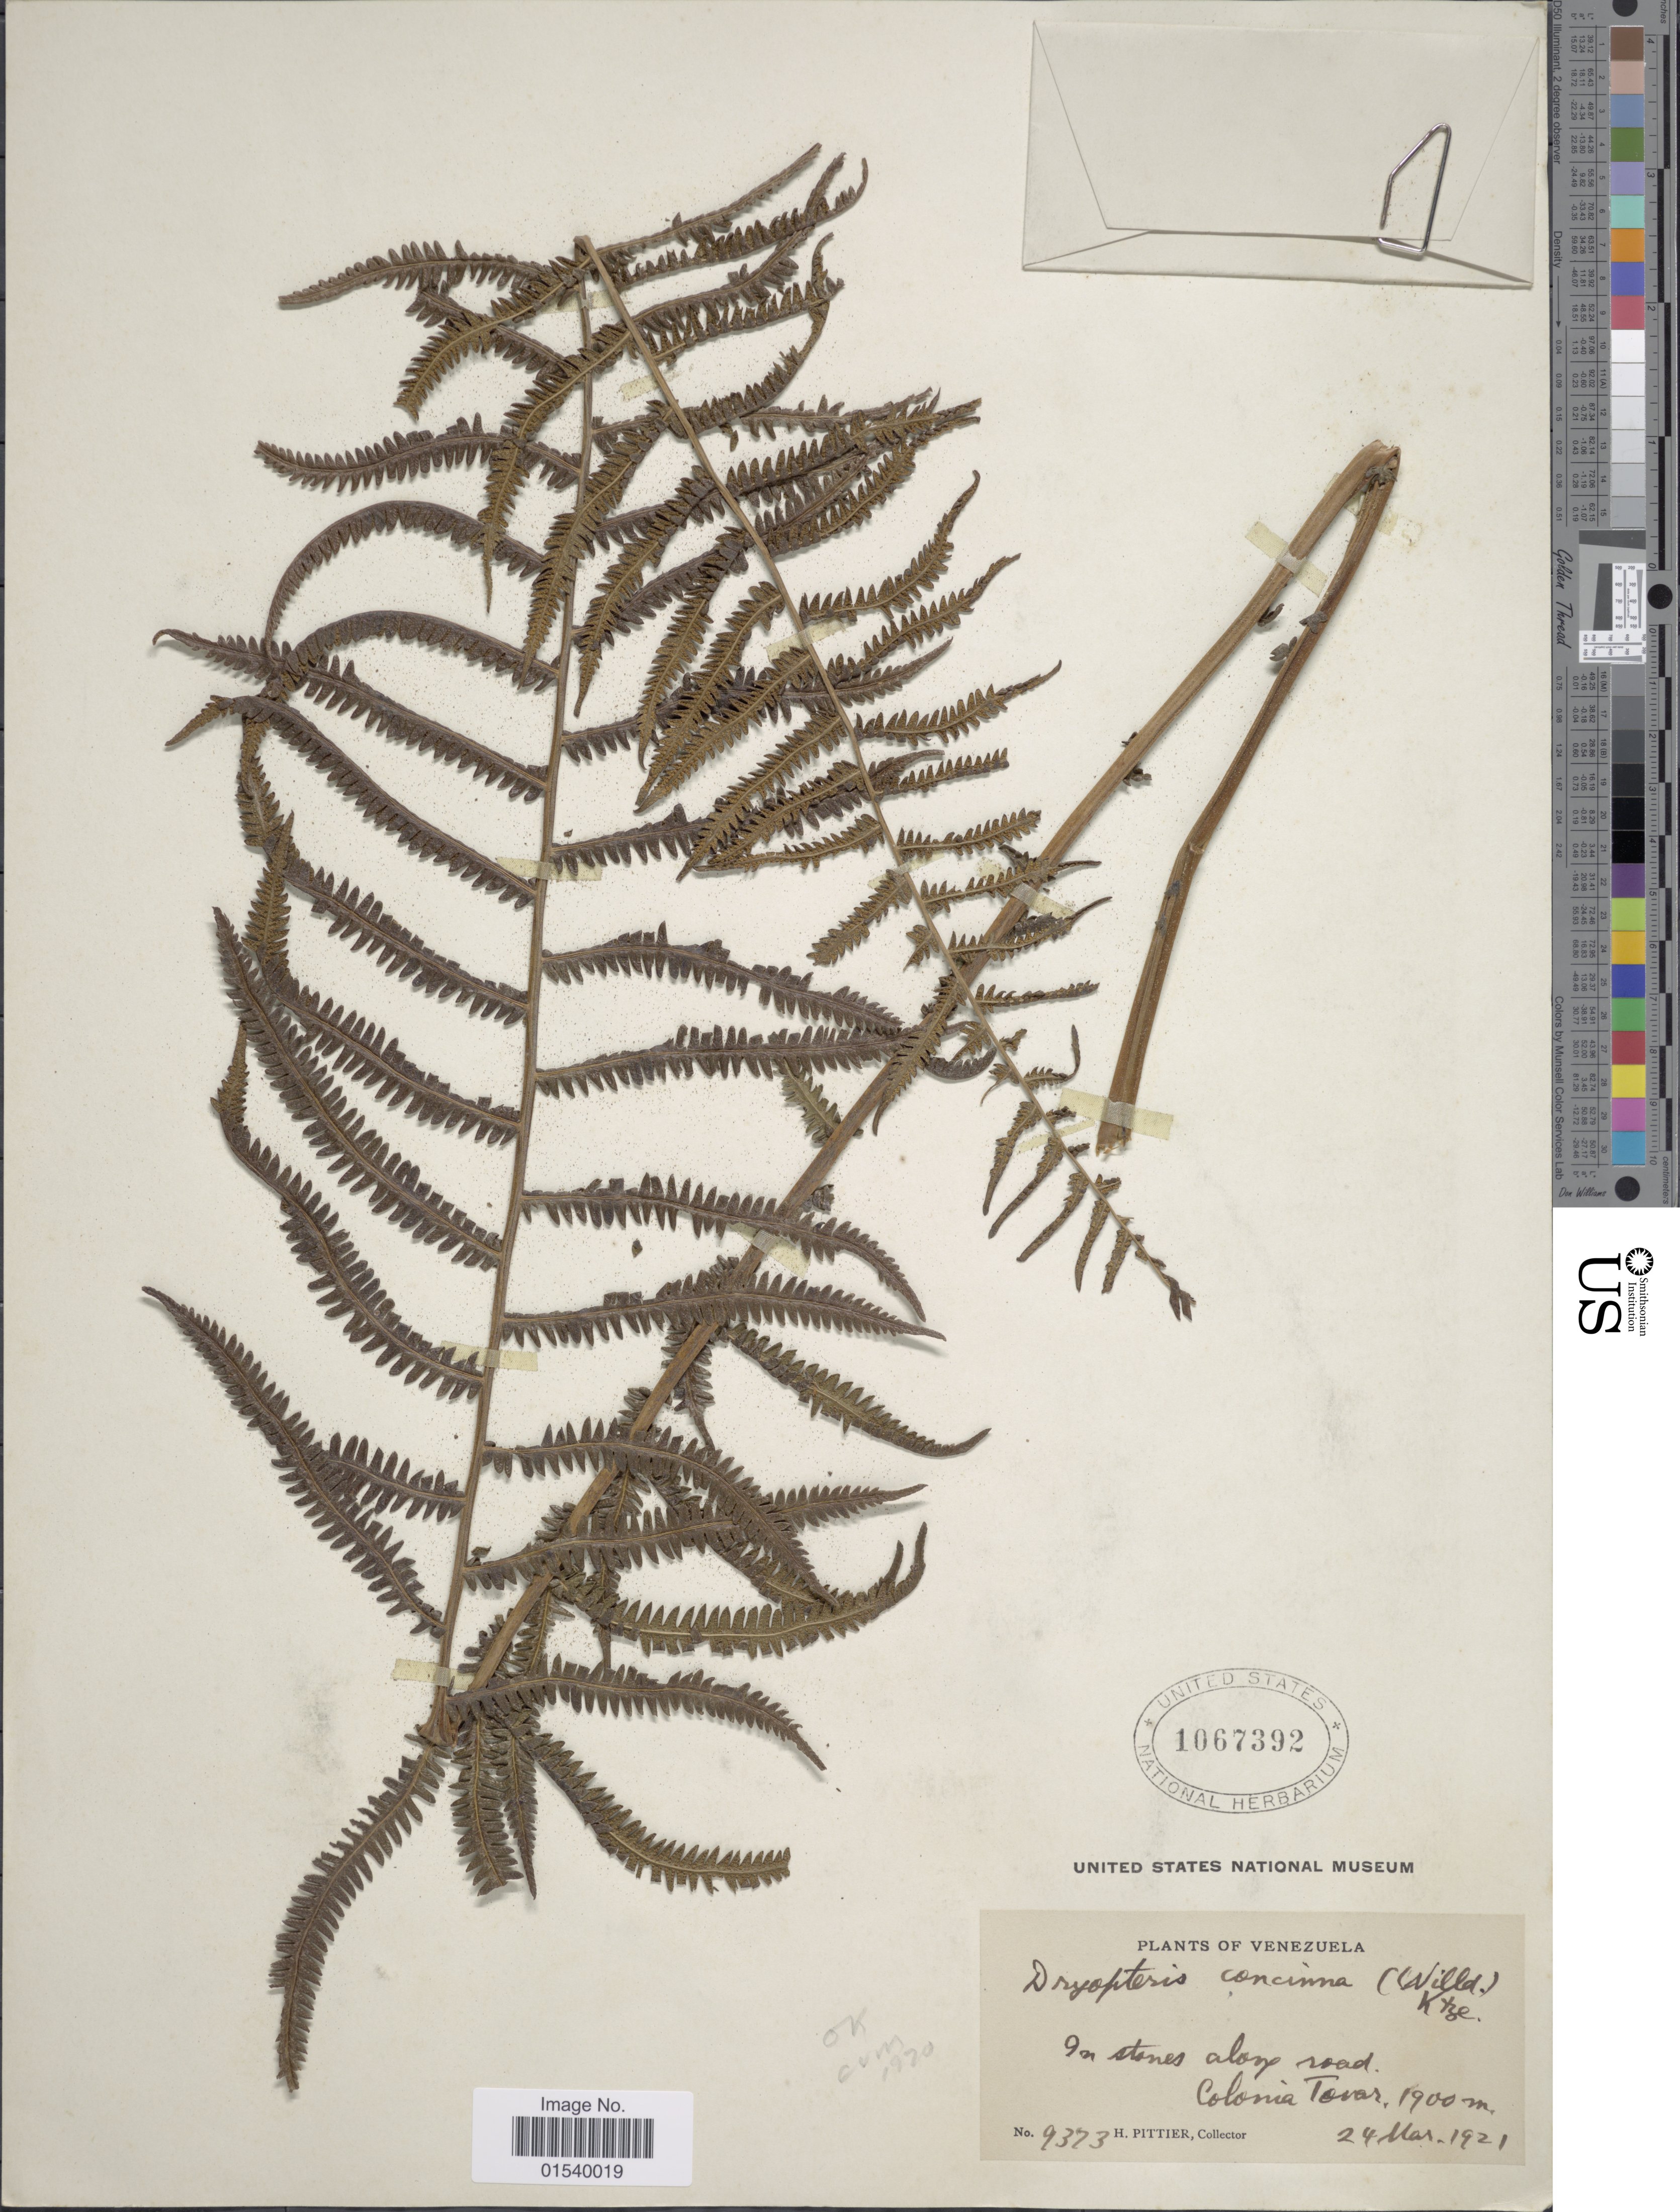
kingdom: Plantae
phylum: Tracheophyta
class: Polypodiopsida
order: Polypodiales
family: Thelypteridaceae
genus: Amauropelta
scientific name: Amauropelta concinna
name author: (Willd.) Pic. Serm.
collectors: H. F. Pittier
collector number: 9373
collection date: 1921-03-24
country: Venezuela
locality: In stones along road Colonia Tovar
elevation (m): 1900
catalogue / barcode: US 1067392